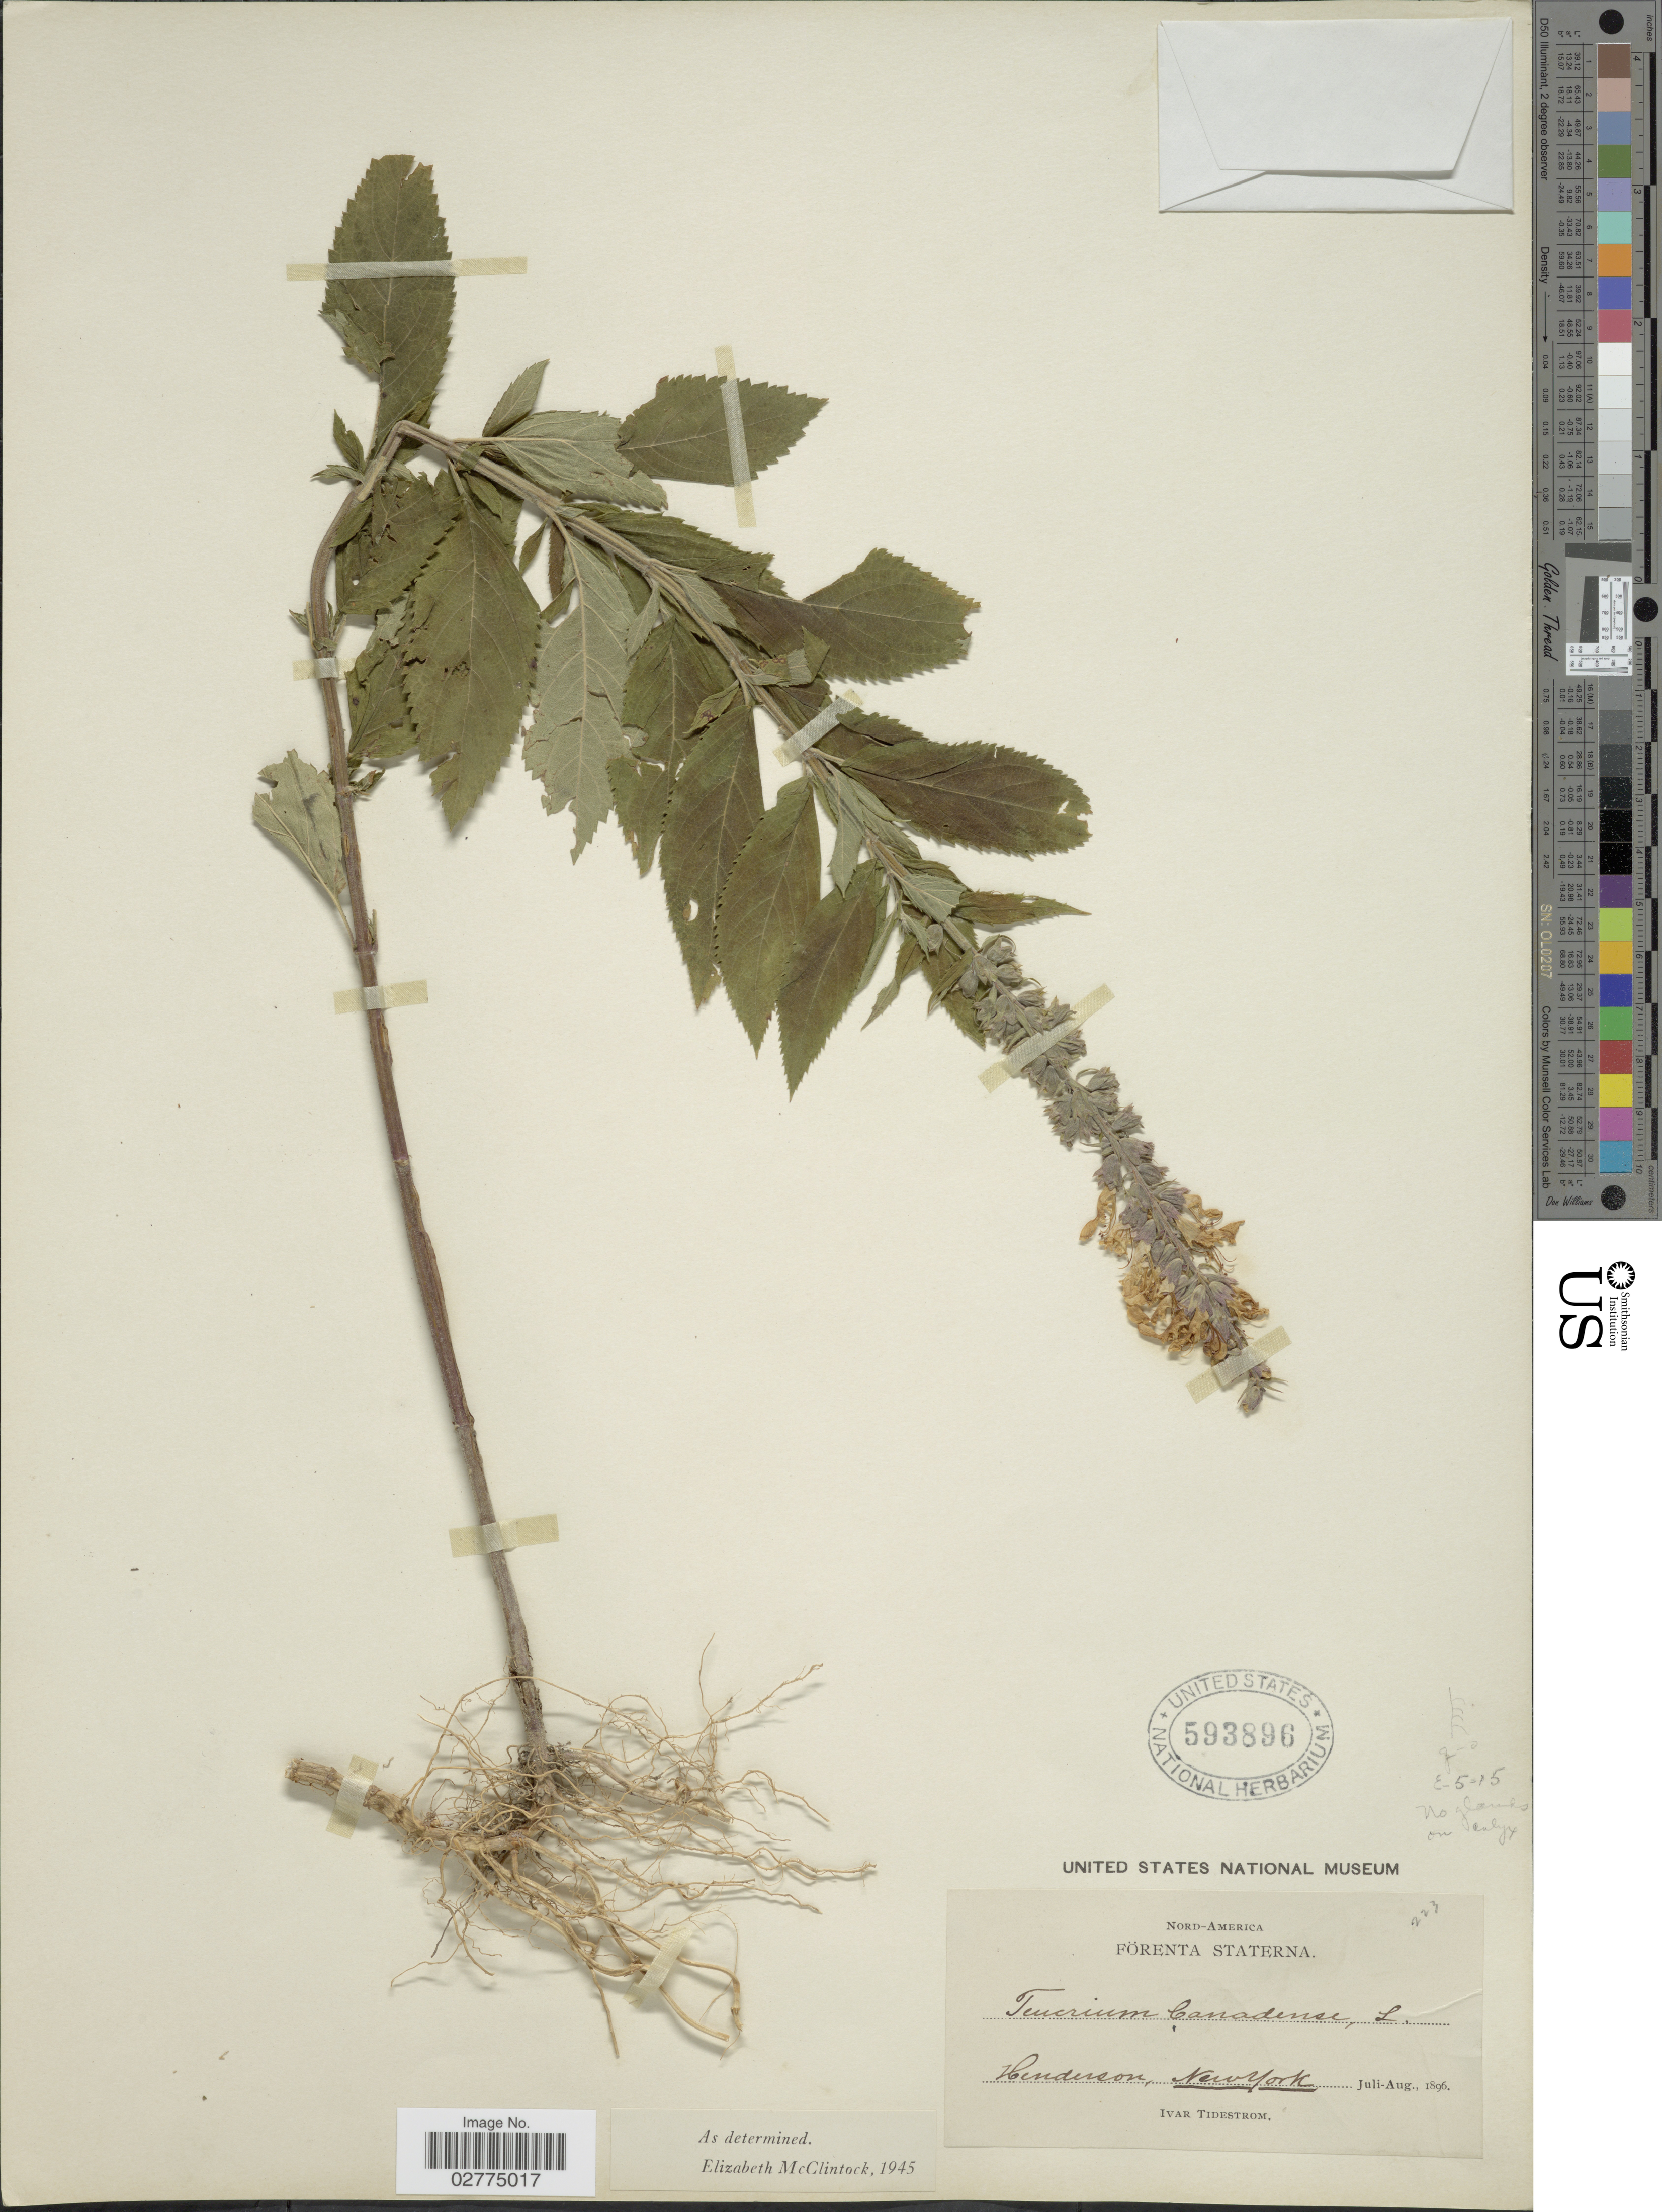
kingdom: Plantae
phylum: Tracheophyta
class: Magnoliopsida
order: Lamiales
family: Lamiaceae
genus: Teucrium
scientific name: Teucrium canadense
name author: L.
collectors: I. F. Tidestrom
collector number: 223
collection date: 1896-07/1896-08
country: United States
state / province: New York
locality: Henderson.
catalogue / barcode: US 593896